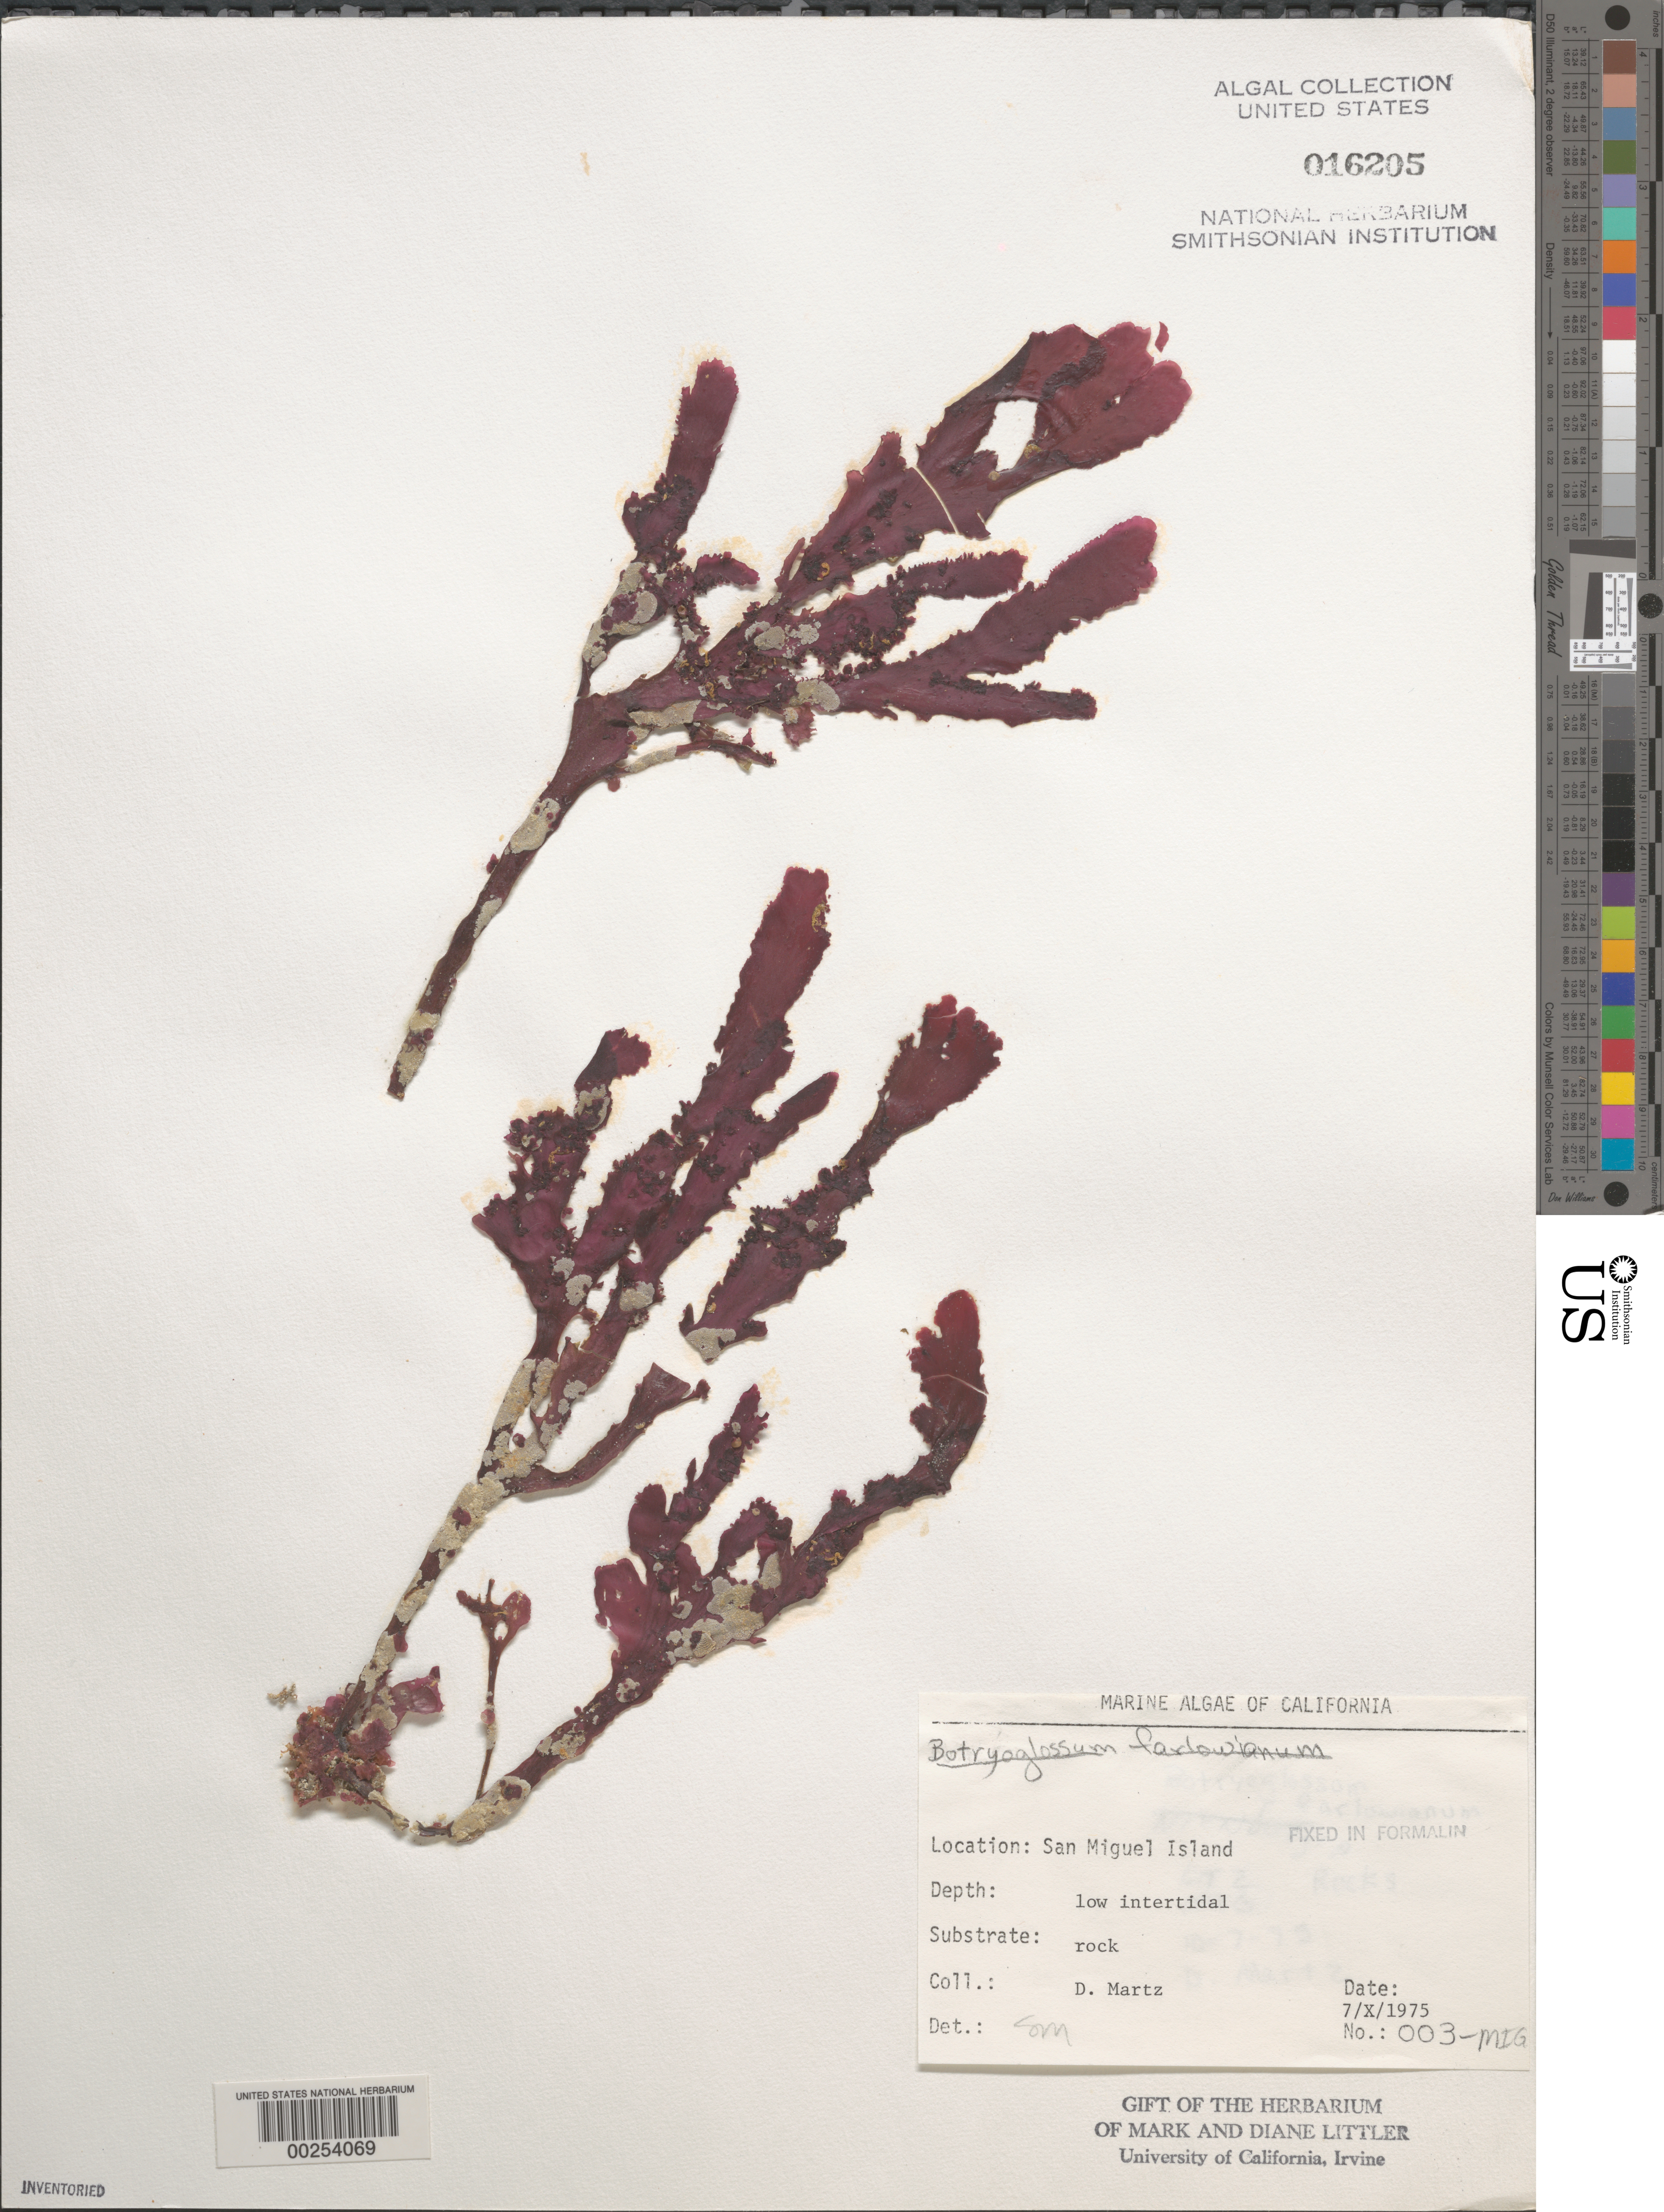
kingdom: Plantae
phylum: Rhodophyta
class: Florideophyceae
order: Ceramiales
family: Delesseriaceae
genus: Botryoglossum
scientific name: Botryoglossum farlowianum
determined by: Murray, S. N.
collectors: D. Martz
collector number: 003-mig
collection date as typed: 07 Oct 1975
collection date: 1975-10-07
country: United States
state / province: California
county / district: Santa Barbara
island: San Miguel Island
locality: Cuyler Harbor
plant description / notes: BLM-SOCALBIGHT Rocky Intertidal Survey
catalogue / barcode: US 16205